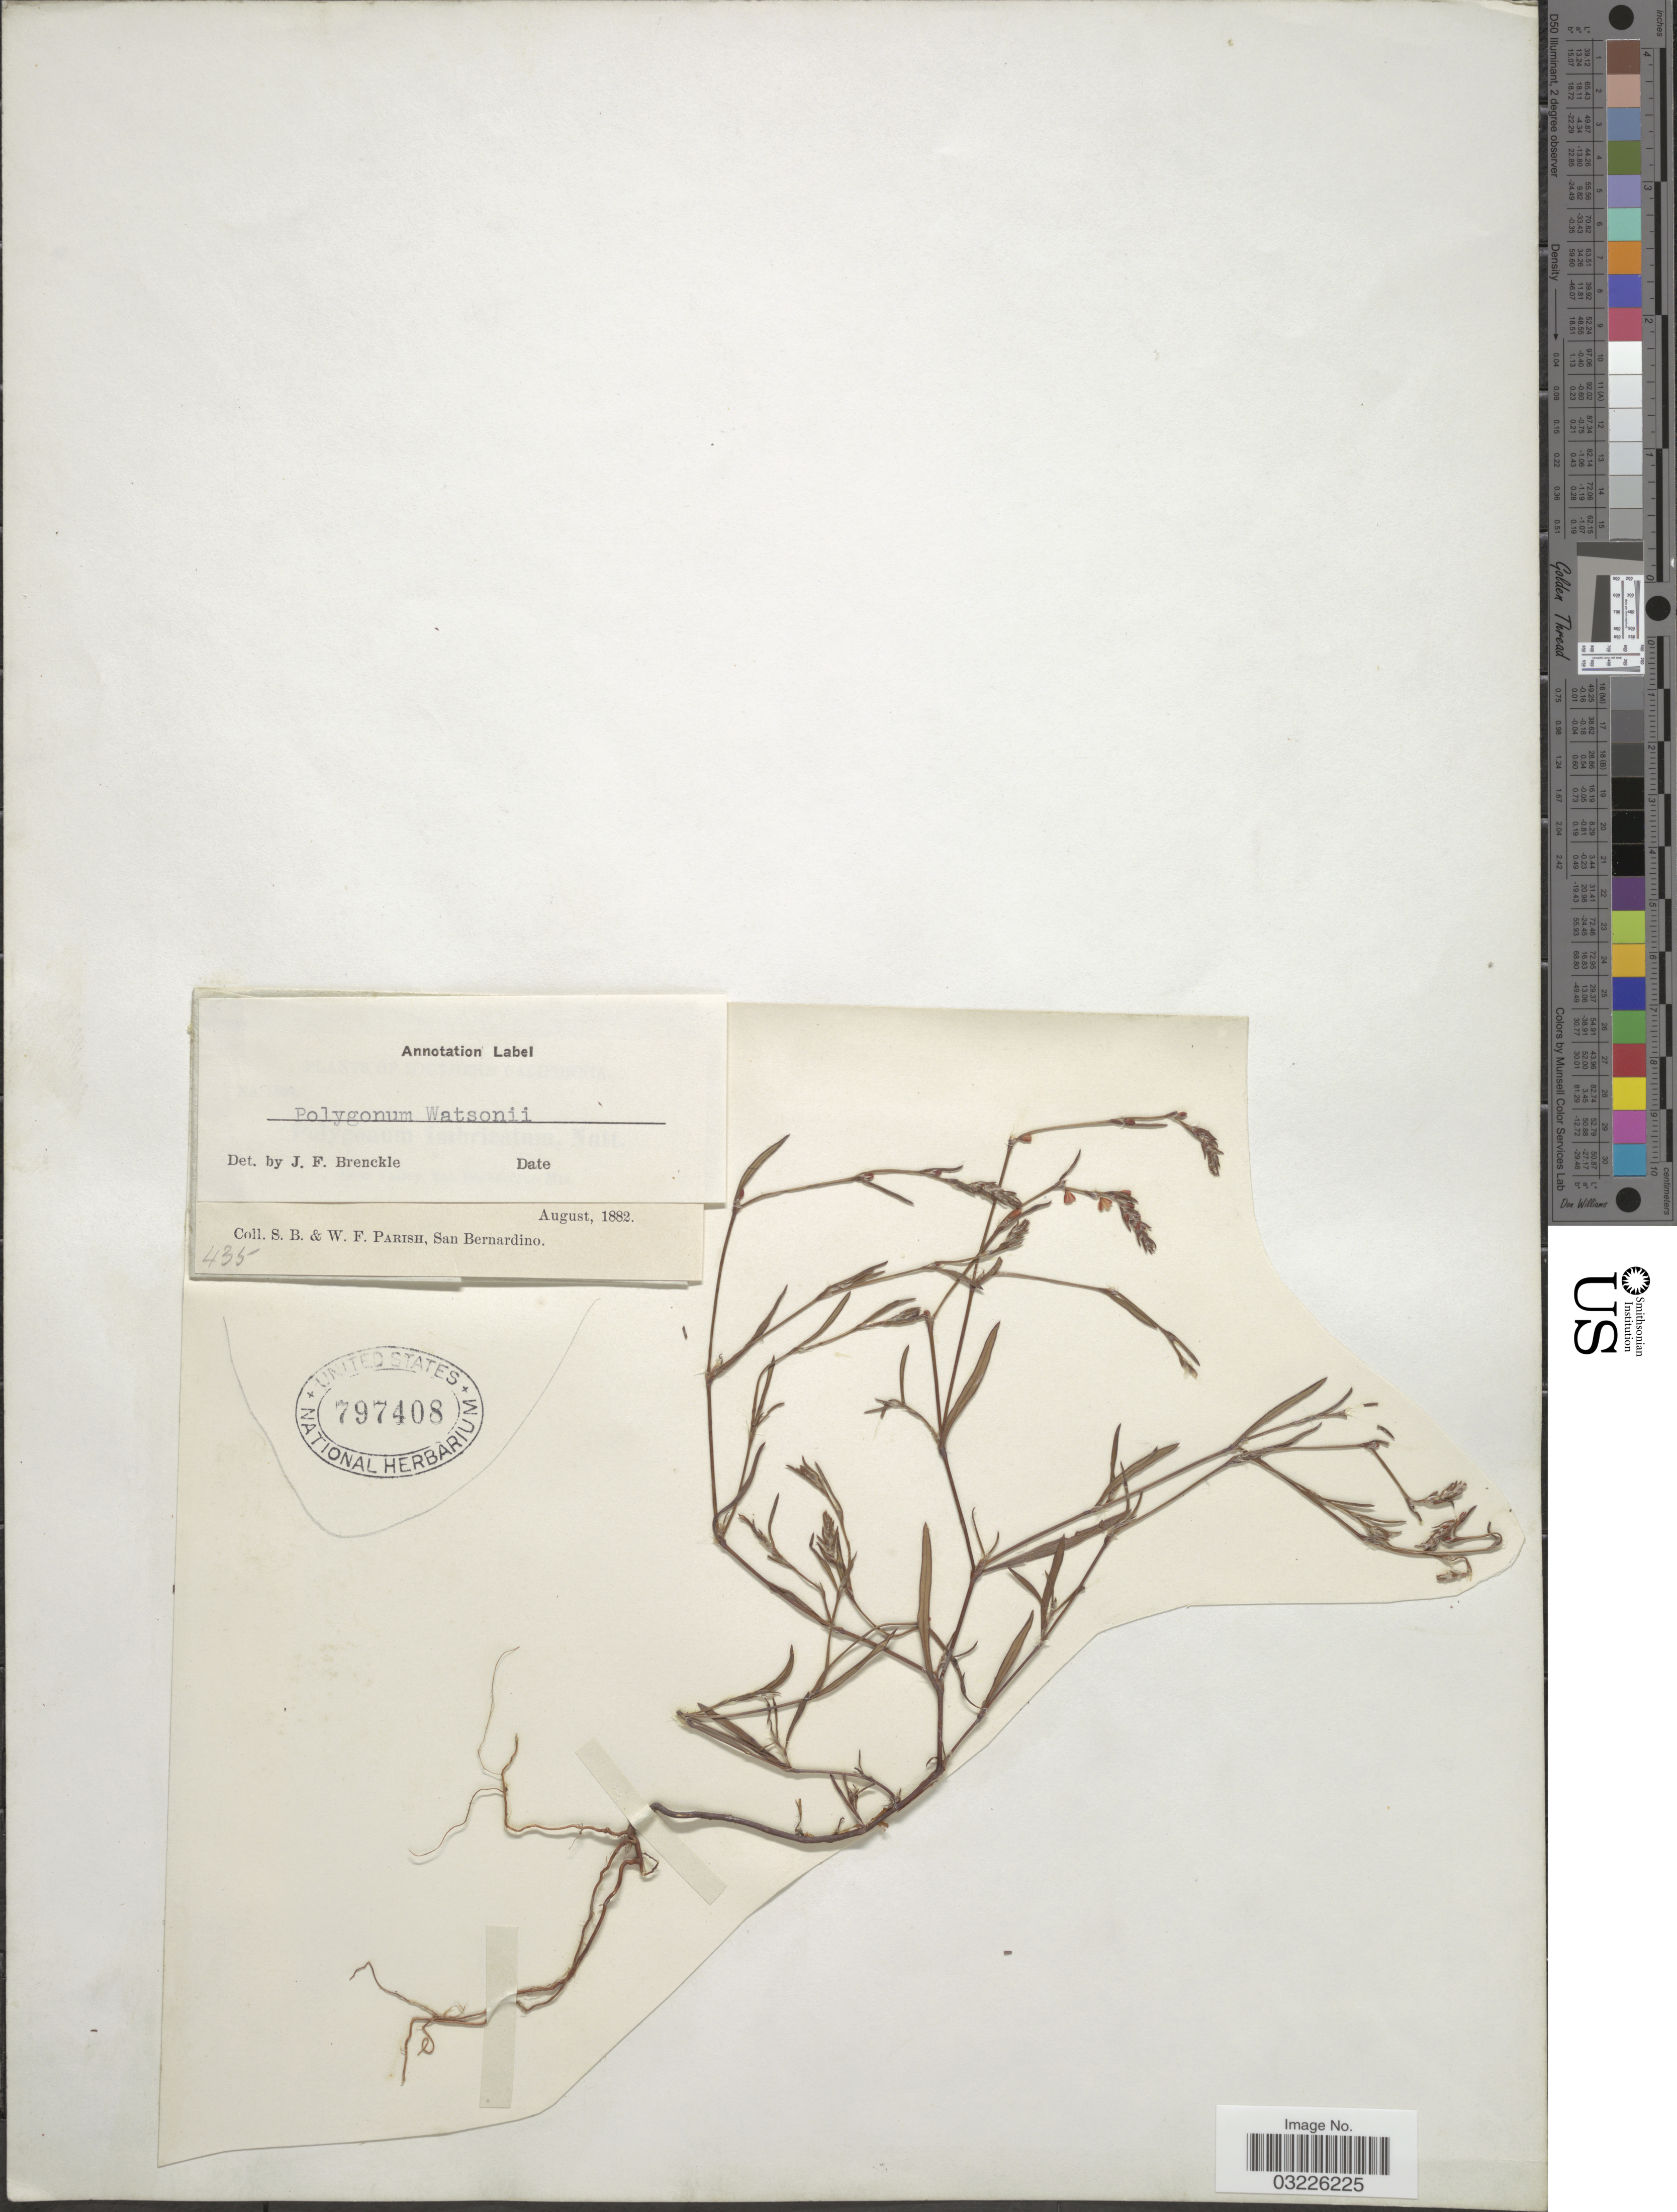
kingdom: Plantae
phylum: Tracheophyta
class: Magnoliopsida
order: Caryophyllales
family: Polygonaceae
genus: Polygonum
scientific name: Polygonum watsonii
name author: Small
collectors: S. B. Parish & W. F. Parish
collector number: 435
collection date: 1882-08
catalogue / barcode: US 797408